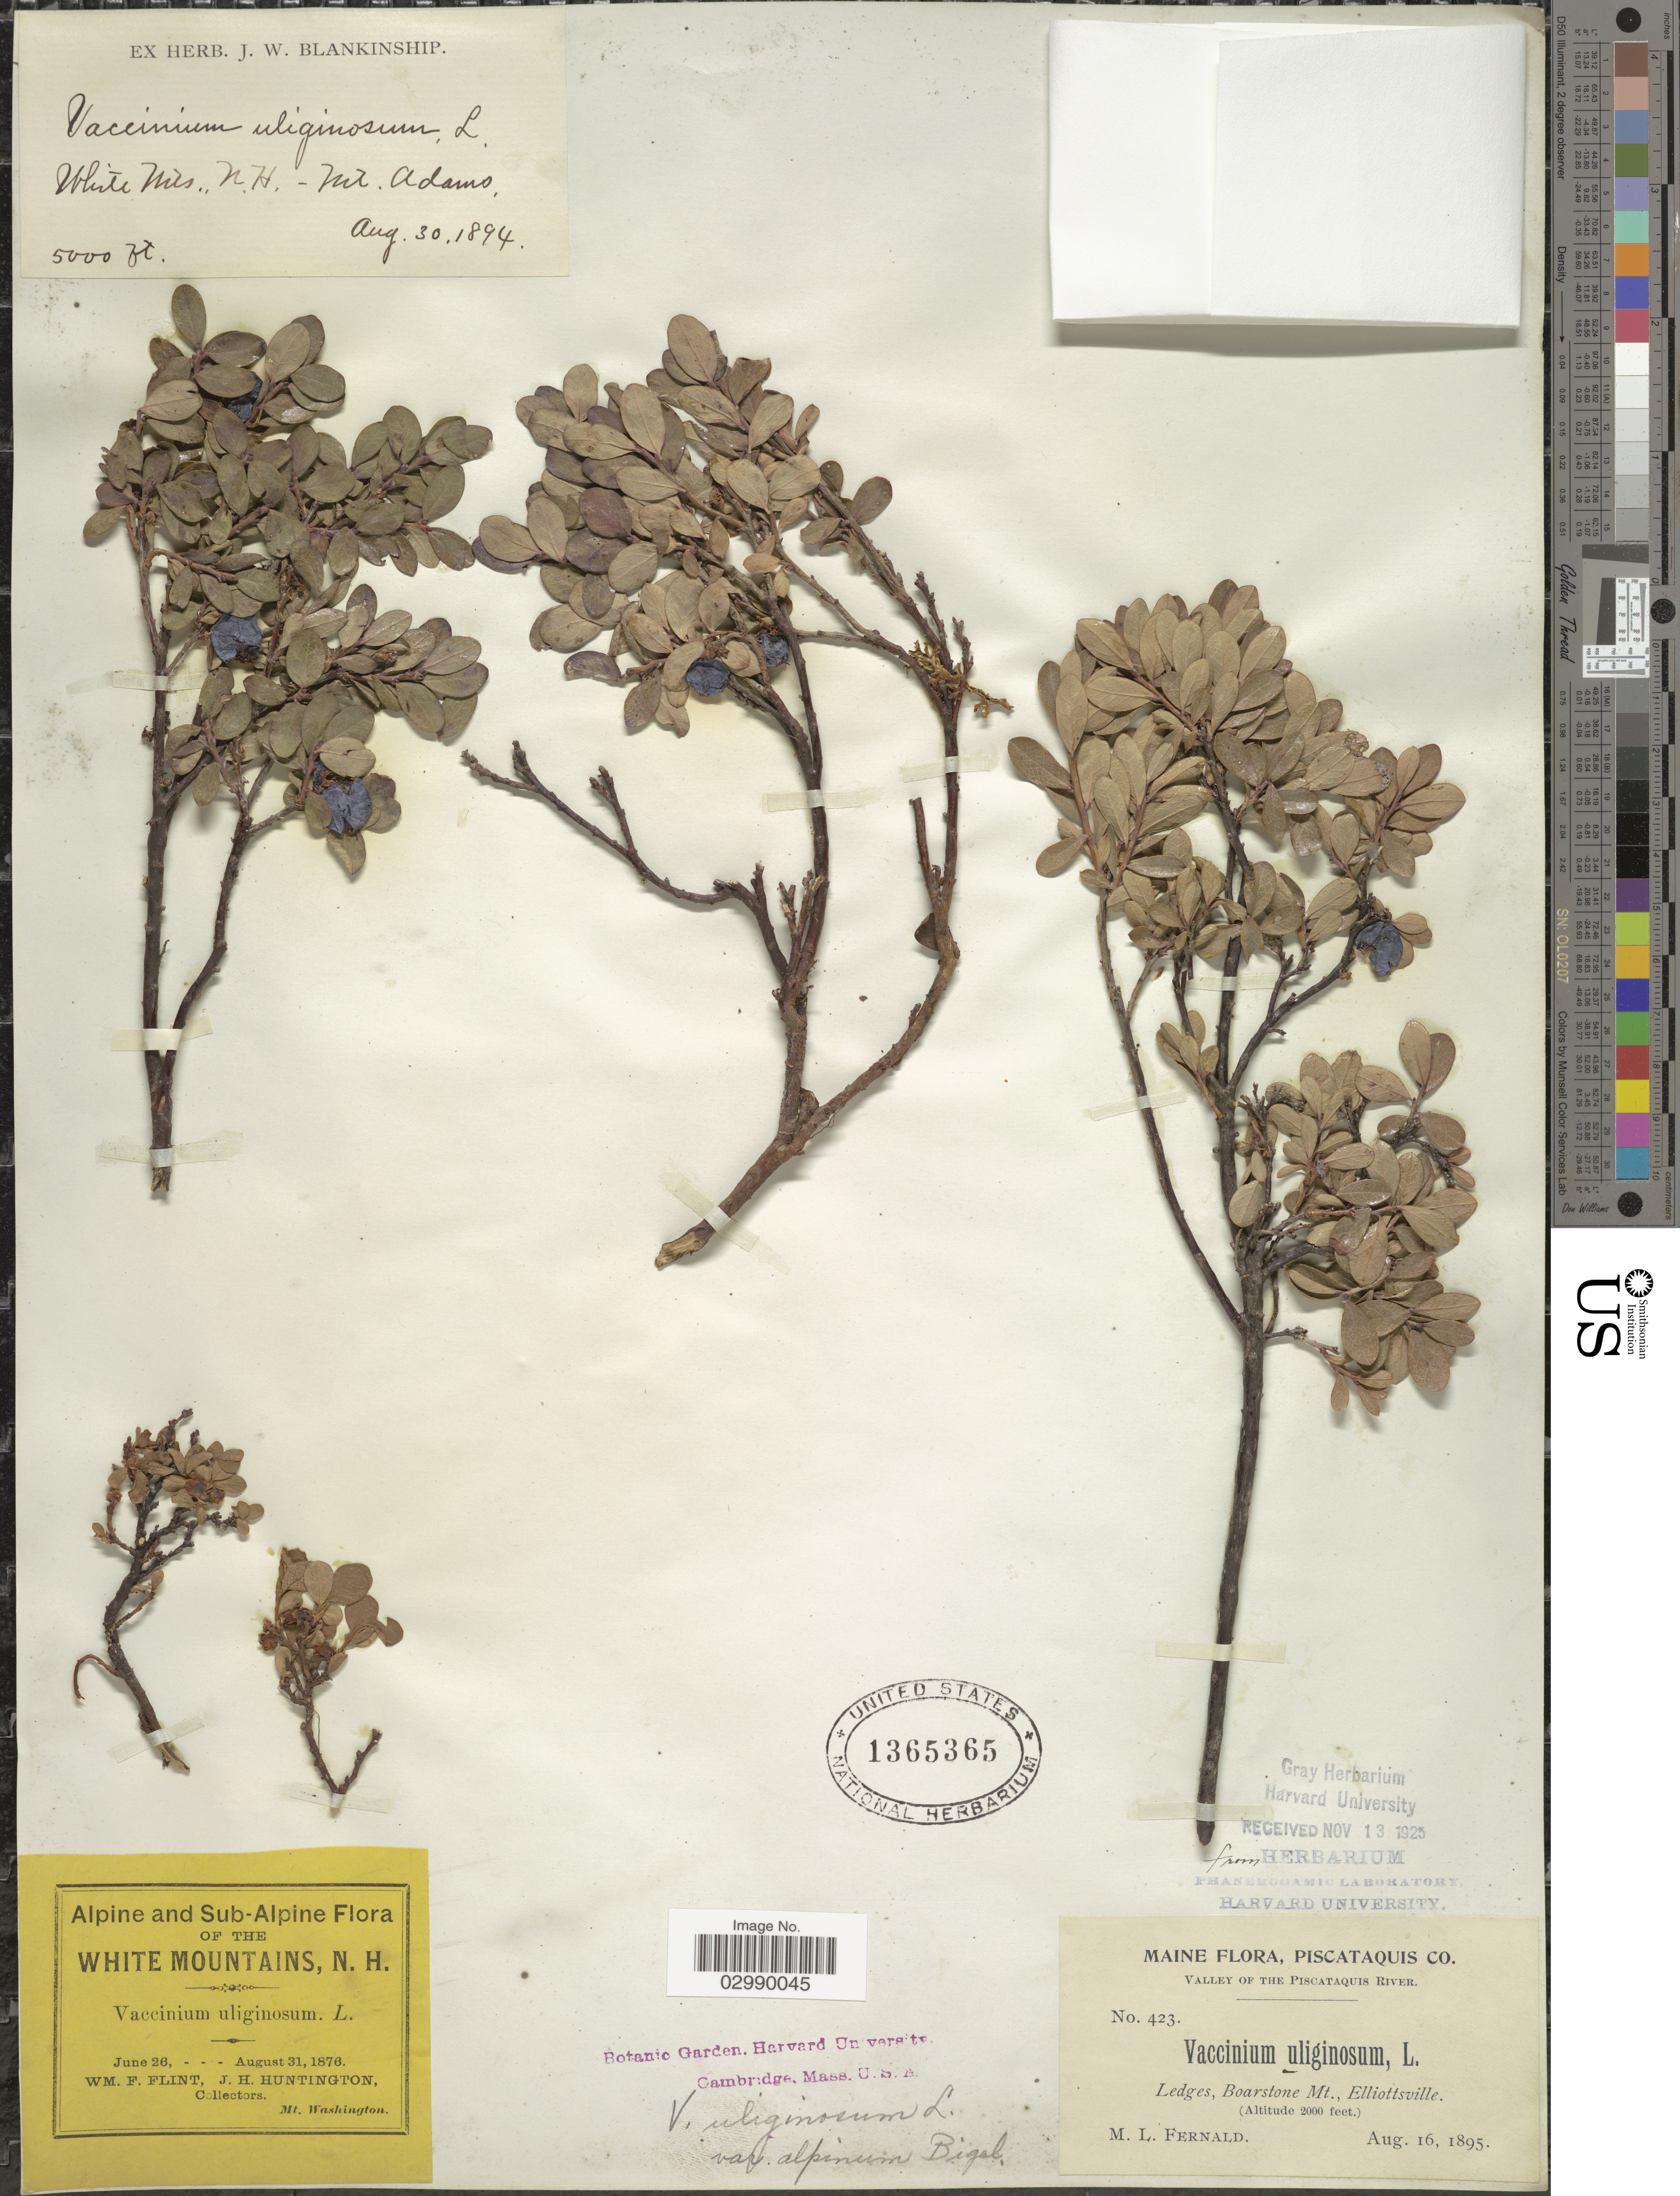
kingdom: Plantae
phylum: Tracheophyta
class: Magnoliopsida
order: Ericales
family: Ericaceae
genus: Vaccinium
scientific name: Vaccinium uliginosum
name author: L.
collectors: ex herb. J. W. Blankinship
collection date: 1894-08-30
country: United States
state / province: New Hampshire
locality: White Mts., Mt. Adams.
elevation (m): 1524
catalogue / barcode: US 1365365